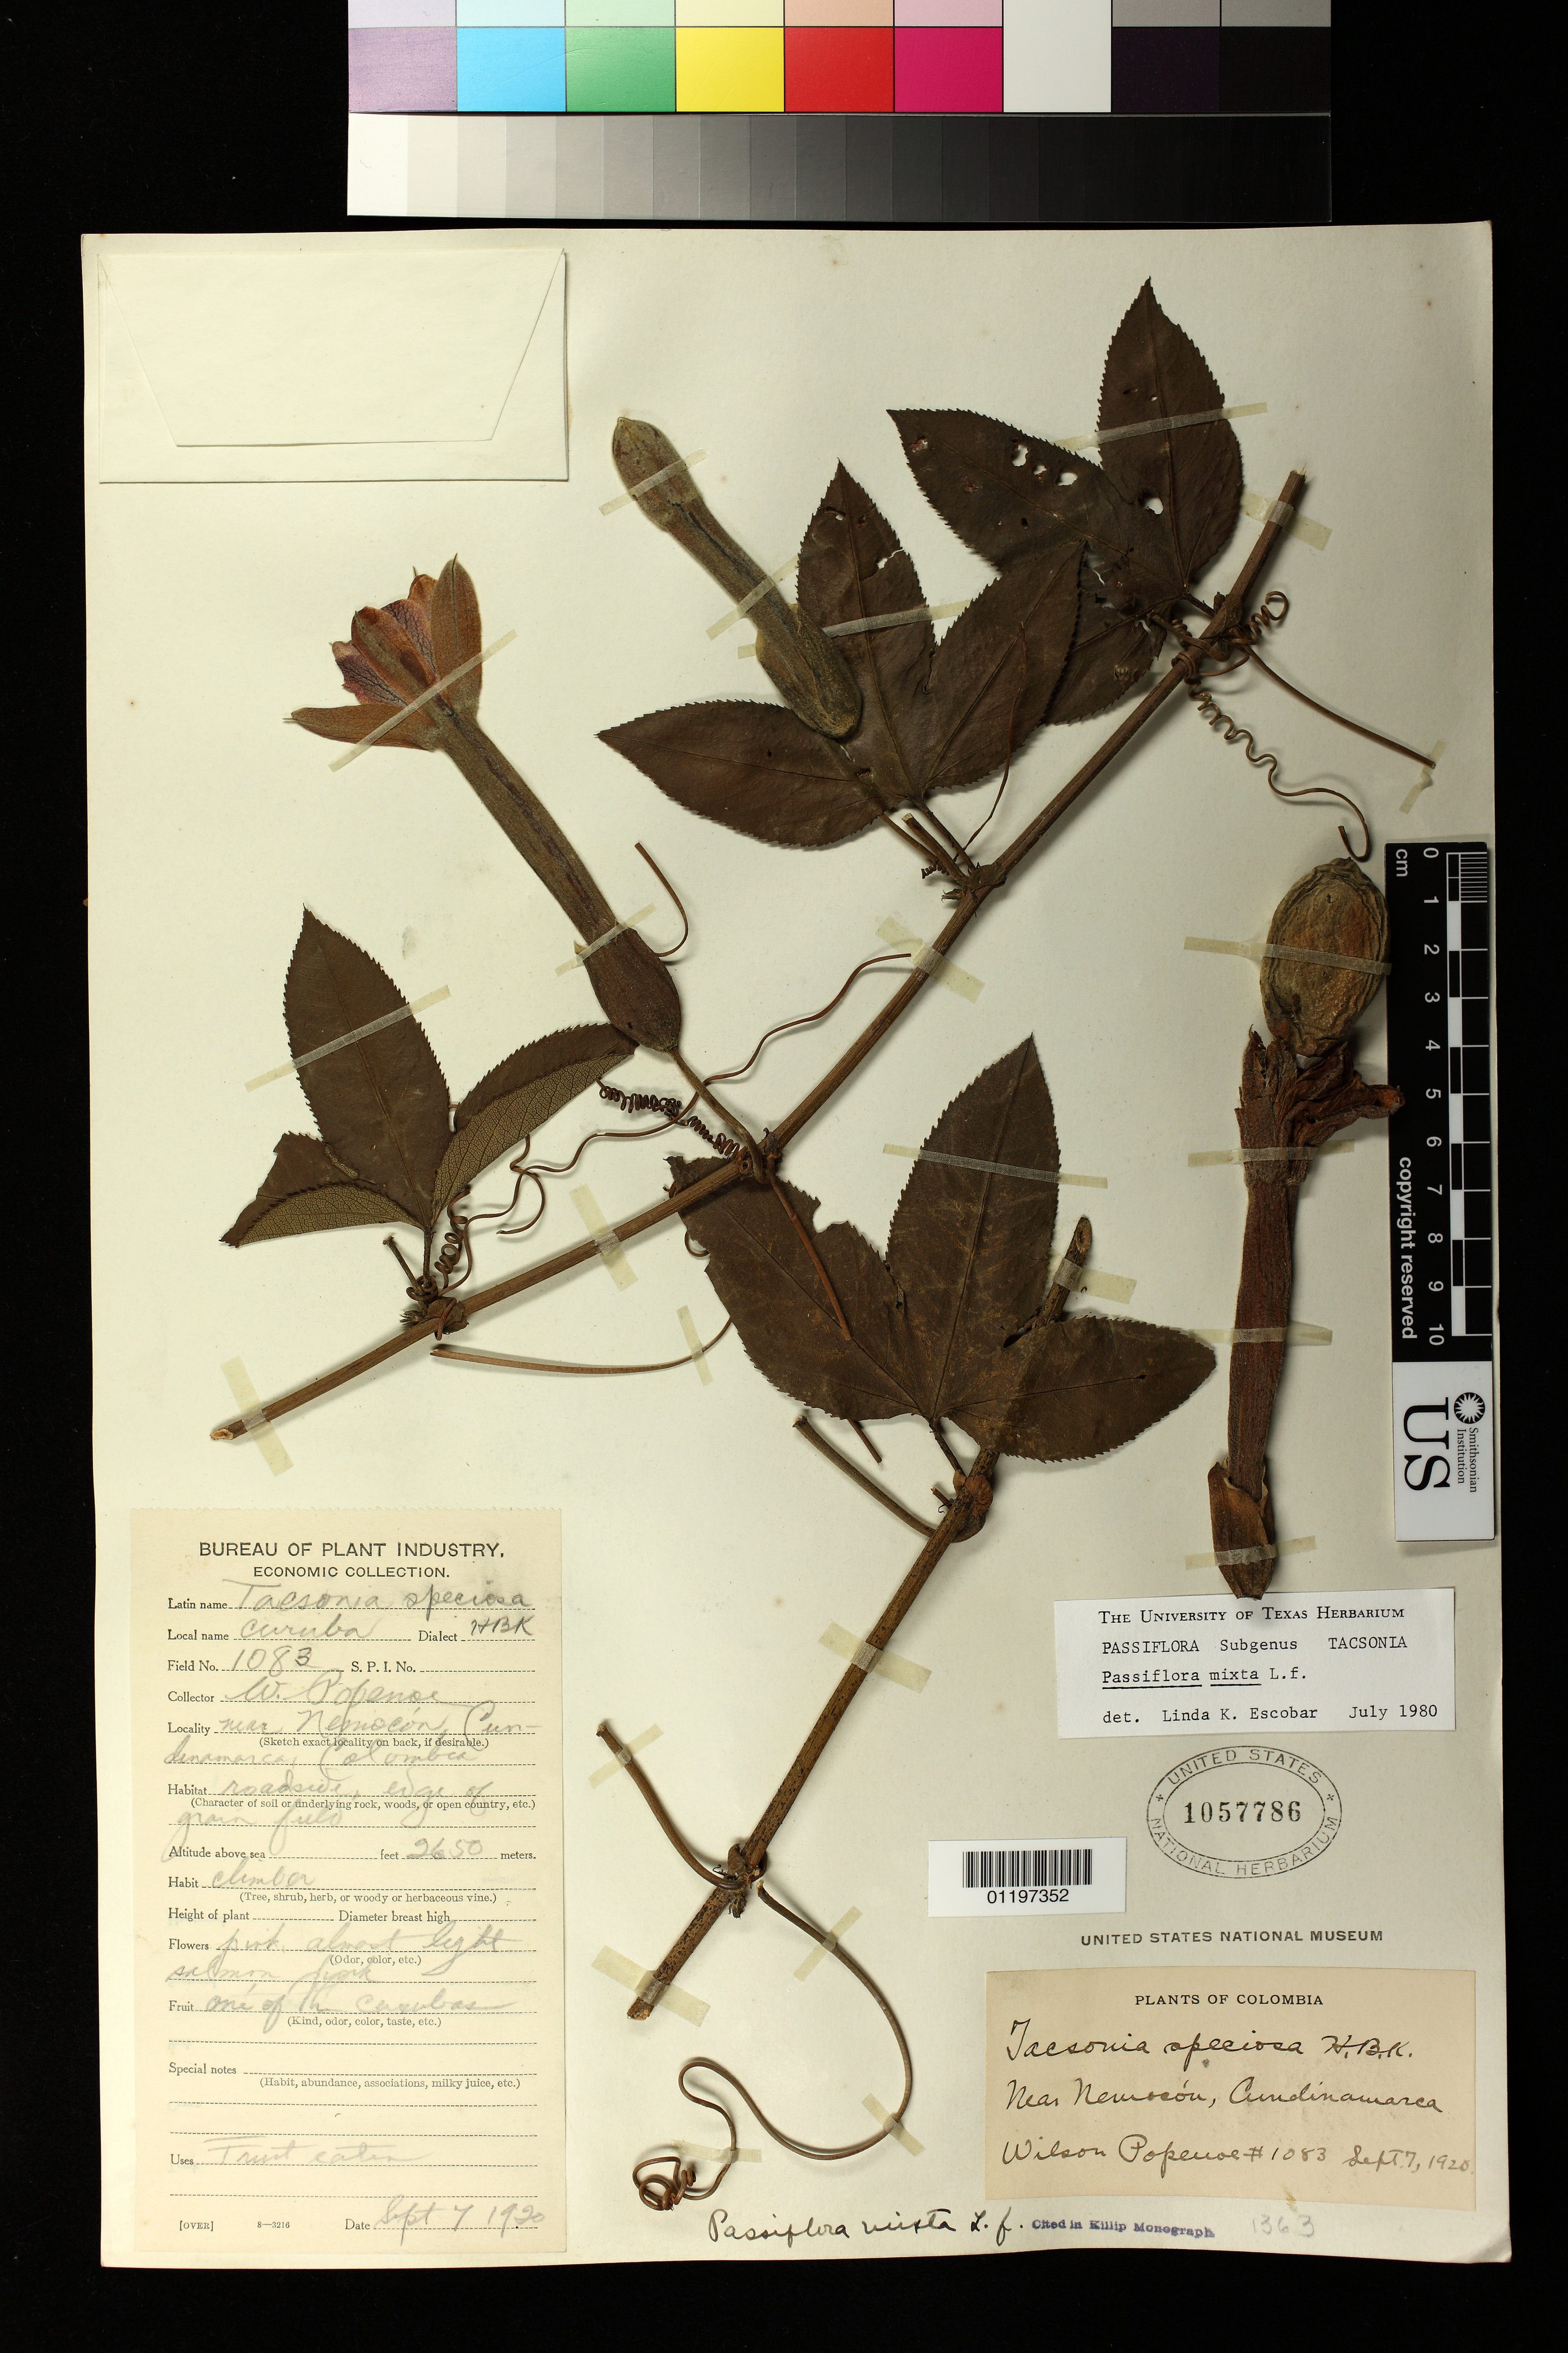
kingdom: Plantae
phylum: Tracheophyta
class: Magnoliopsida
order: Malpighiales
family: Passifloraceae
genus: Passiflora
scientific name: Passiflora mixta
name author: L. f.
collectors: W. Popenoe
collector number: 1083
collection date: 1920-09-07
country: Colombia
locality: Cuno, Roadside, edge of grain field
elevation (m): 2650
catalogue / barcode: US 1057786